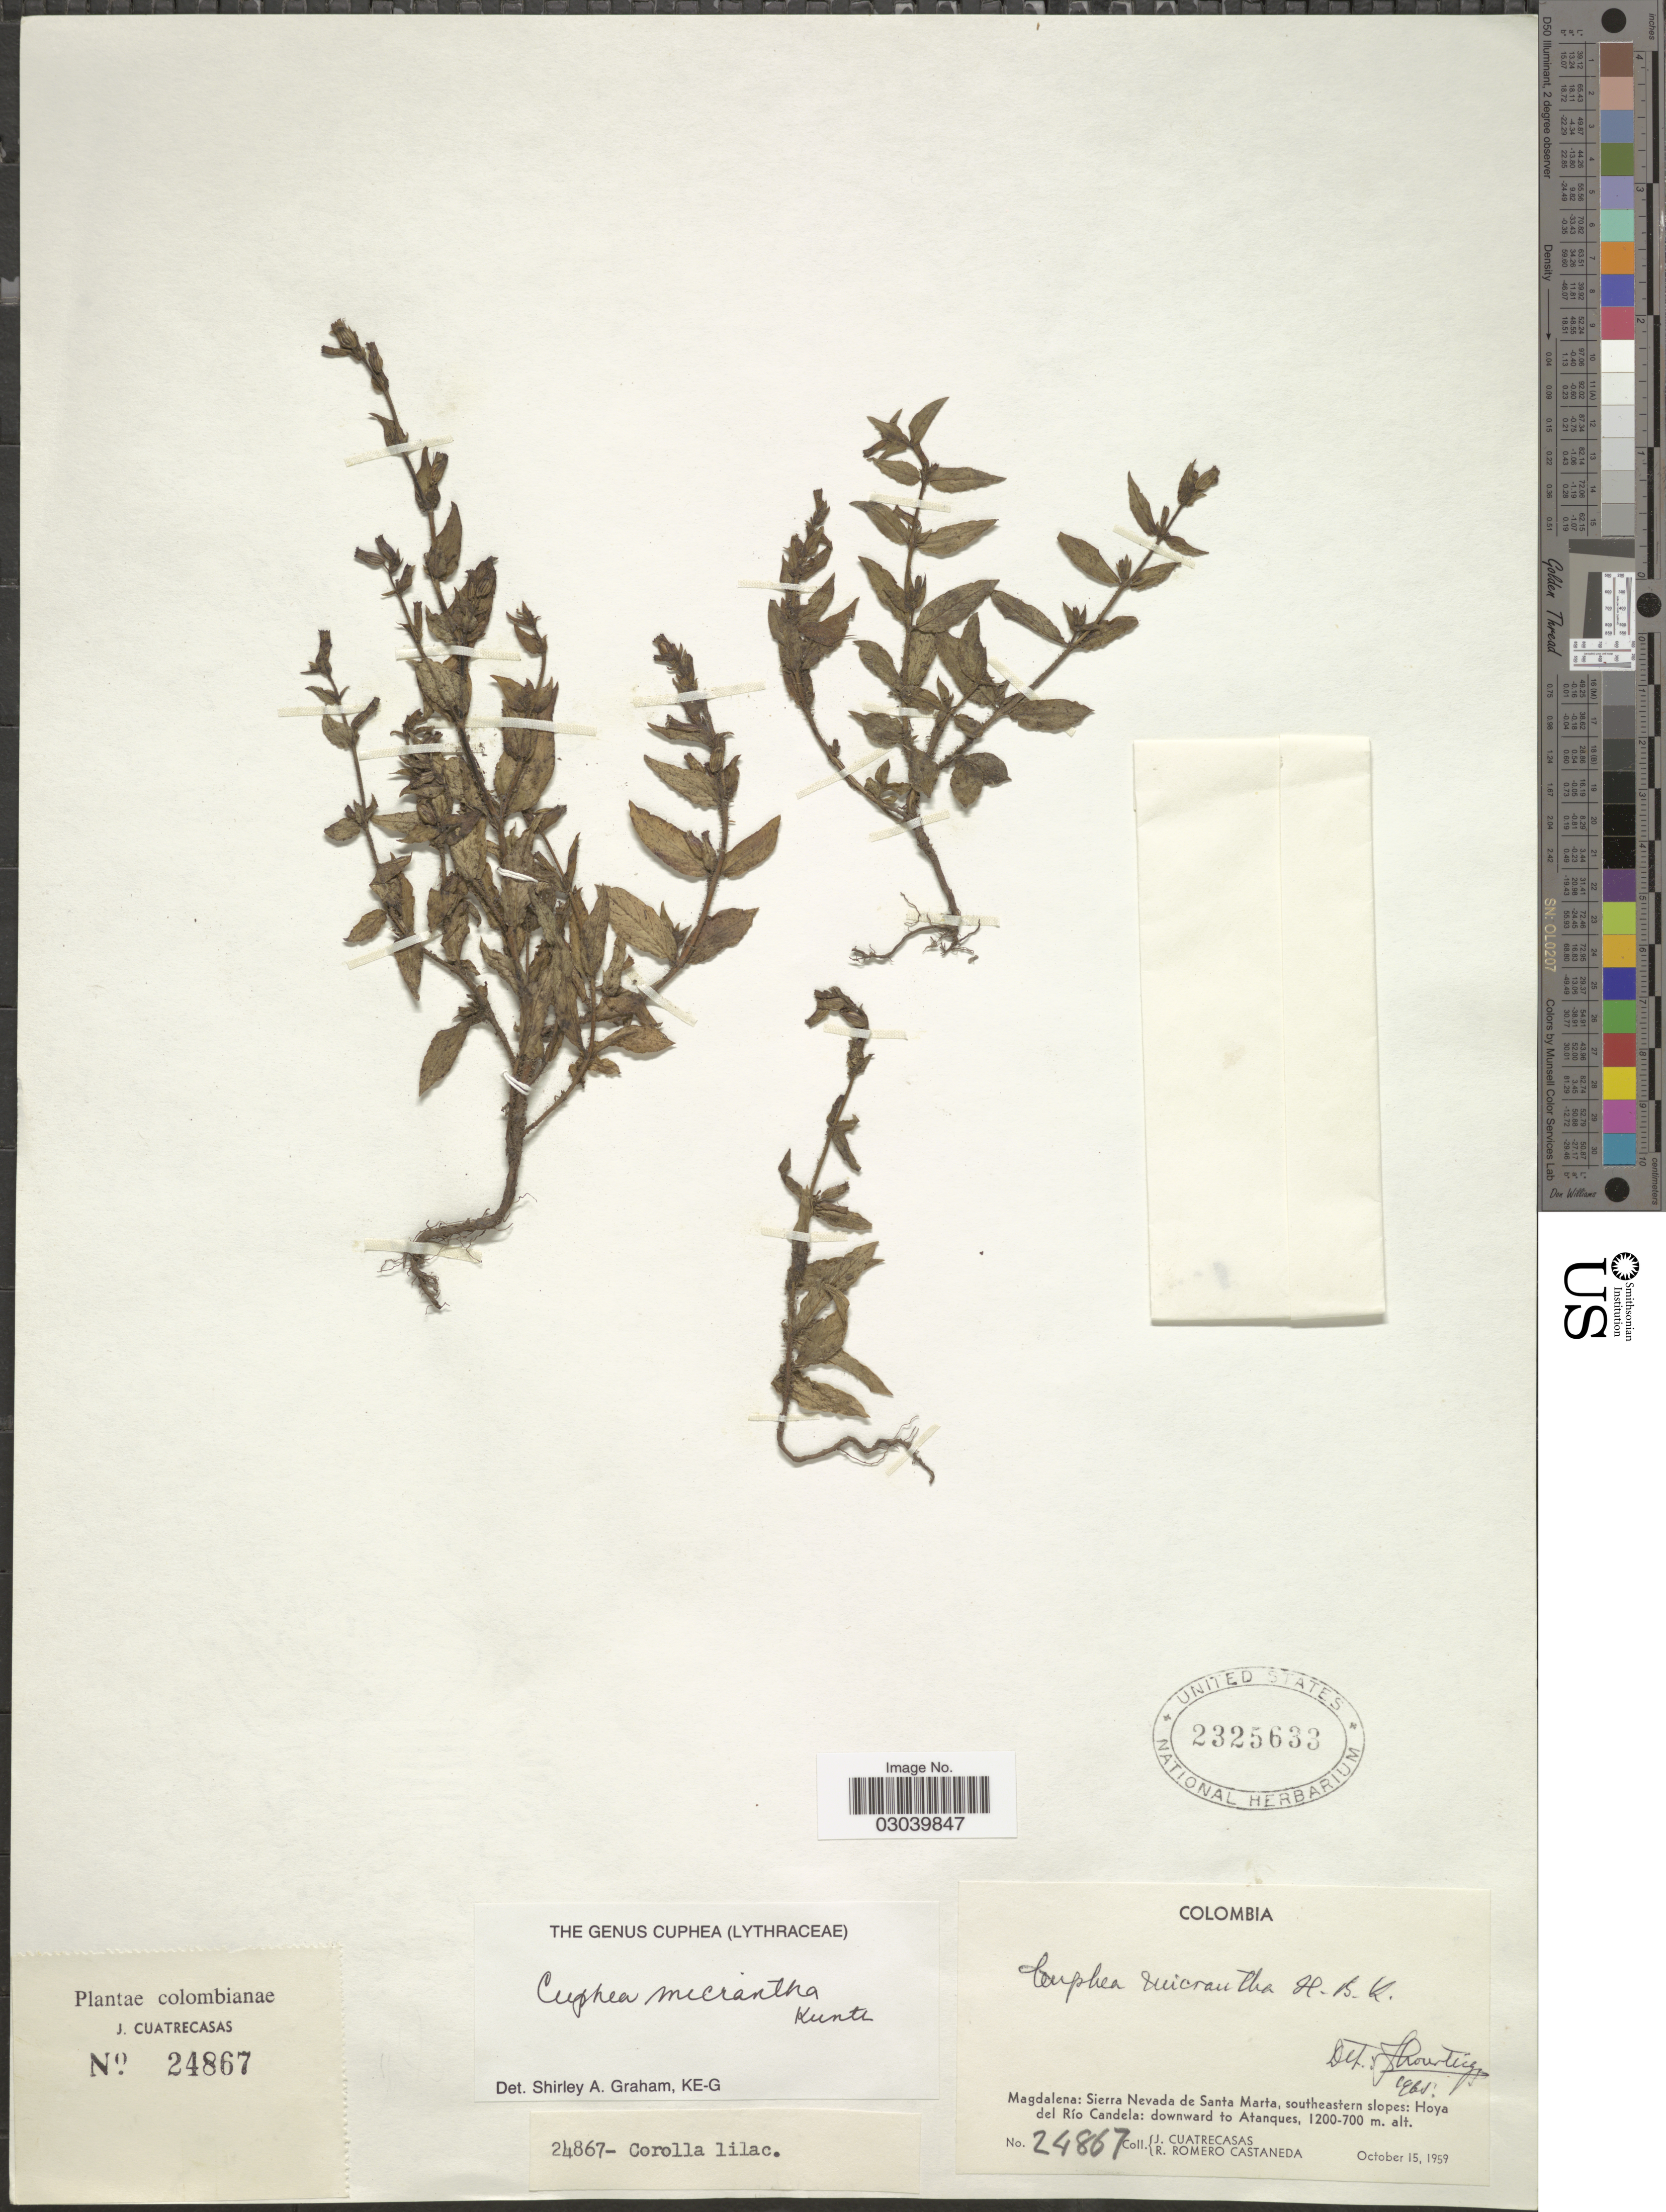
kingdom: Plantae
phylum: Tracheophyta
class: Magnoliopsida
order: Myrtales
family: Lythraceae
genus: Cuphea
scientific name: Cuphea micrantha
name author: Kunth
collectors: J. Cuatrecasas & R. Romero Castañeda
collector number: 24867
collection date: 1959-10-15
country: Colombia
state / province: Magdalena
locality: Sierra Nevada de Santa Marta, southeastern slopes: Hoya del Río Candela: downward to Atanques.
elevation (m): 700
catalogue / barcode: US 2325633